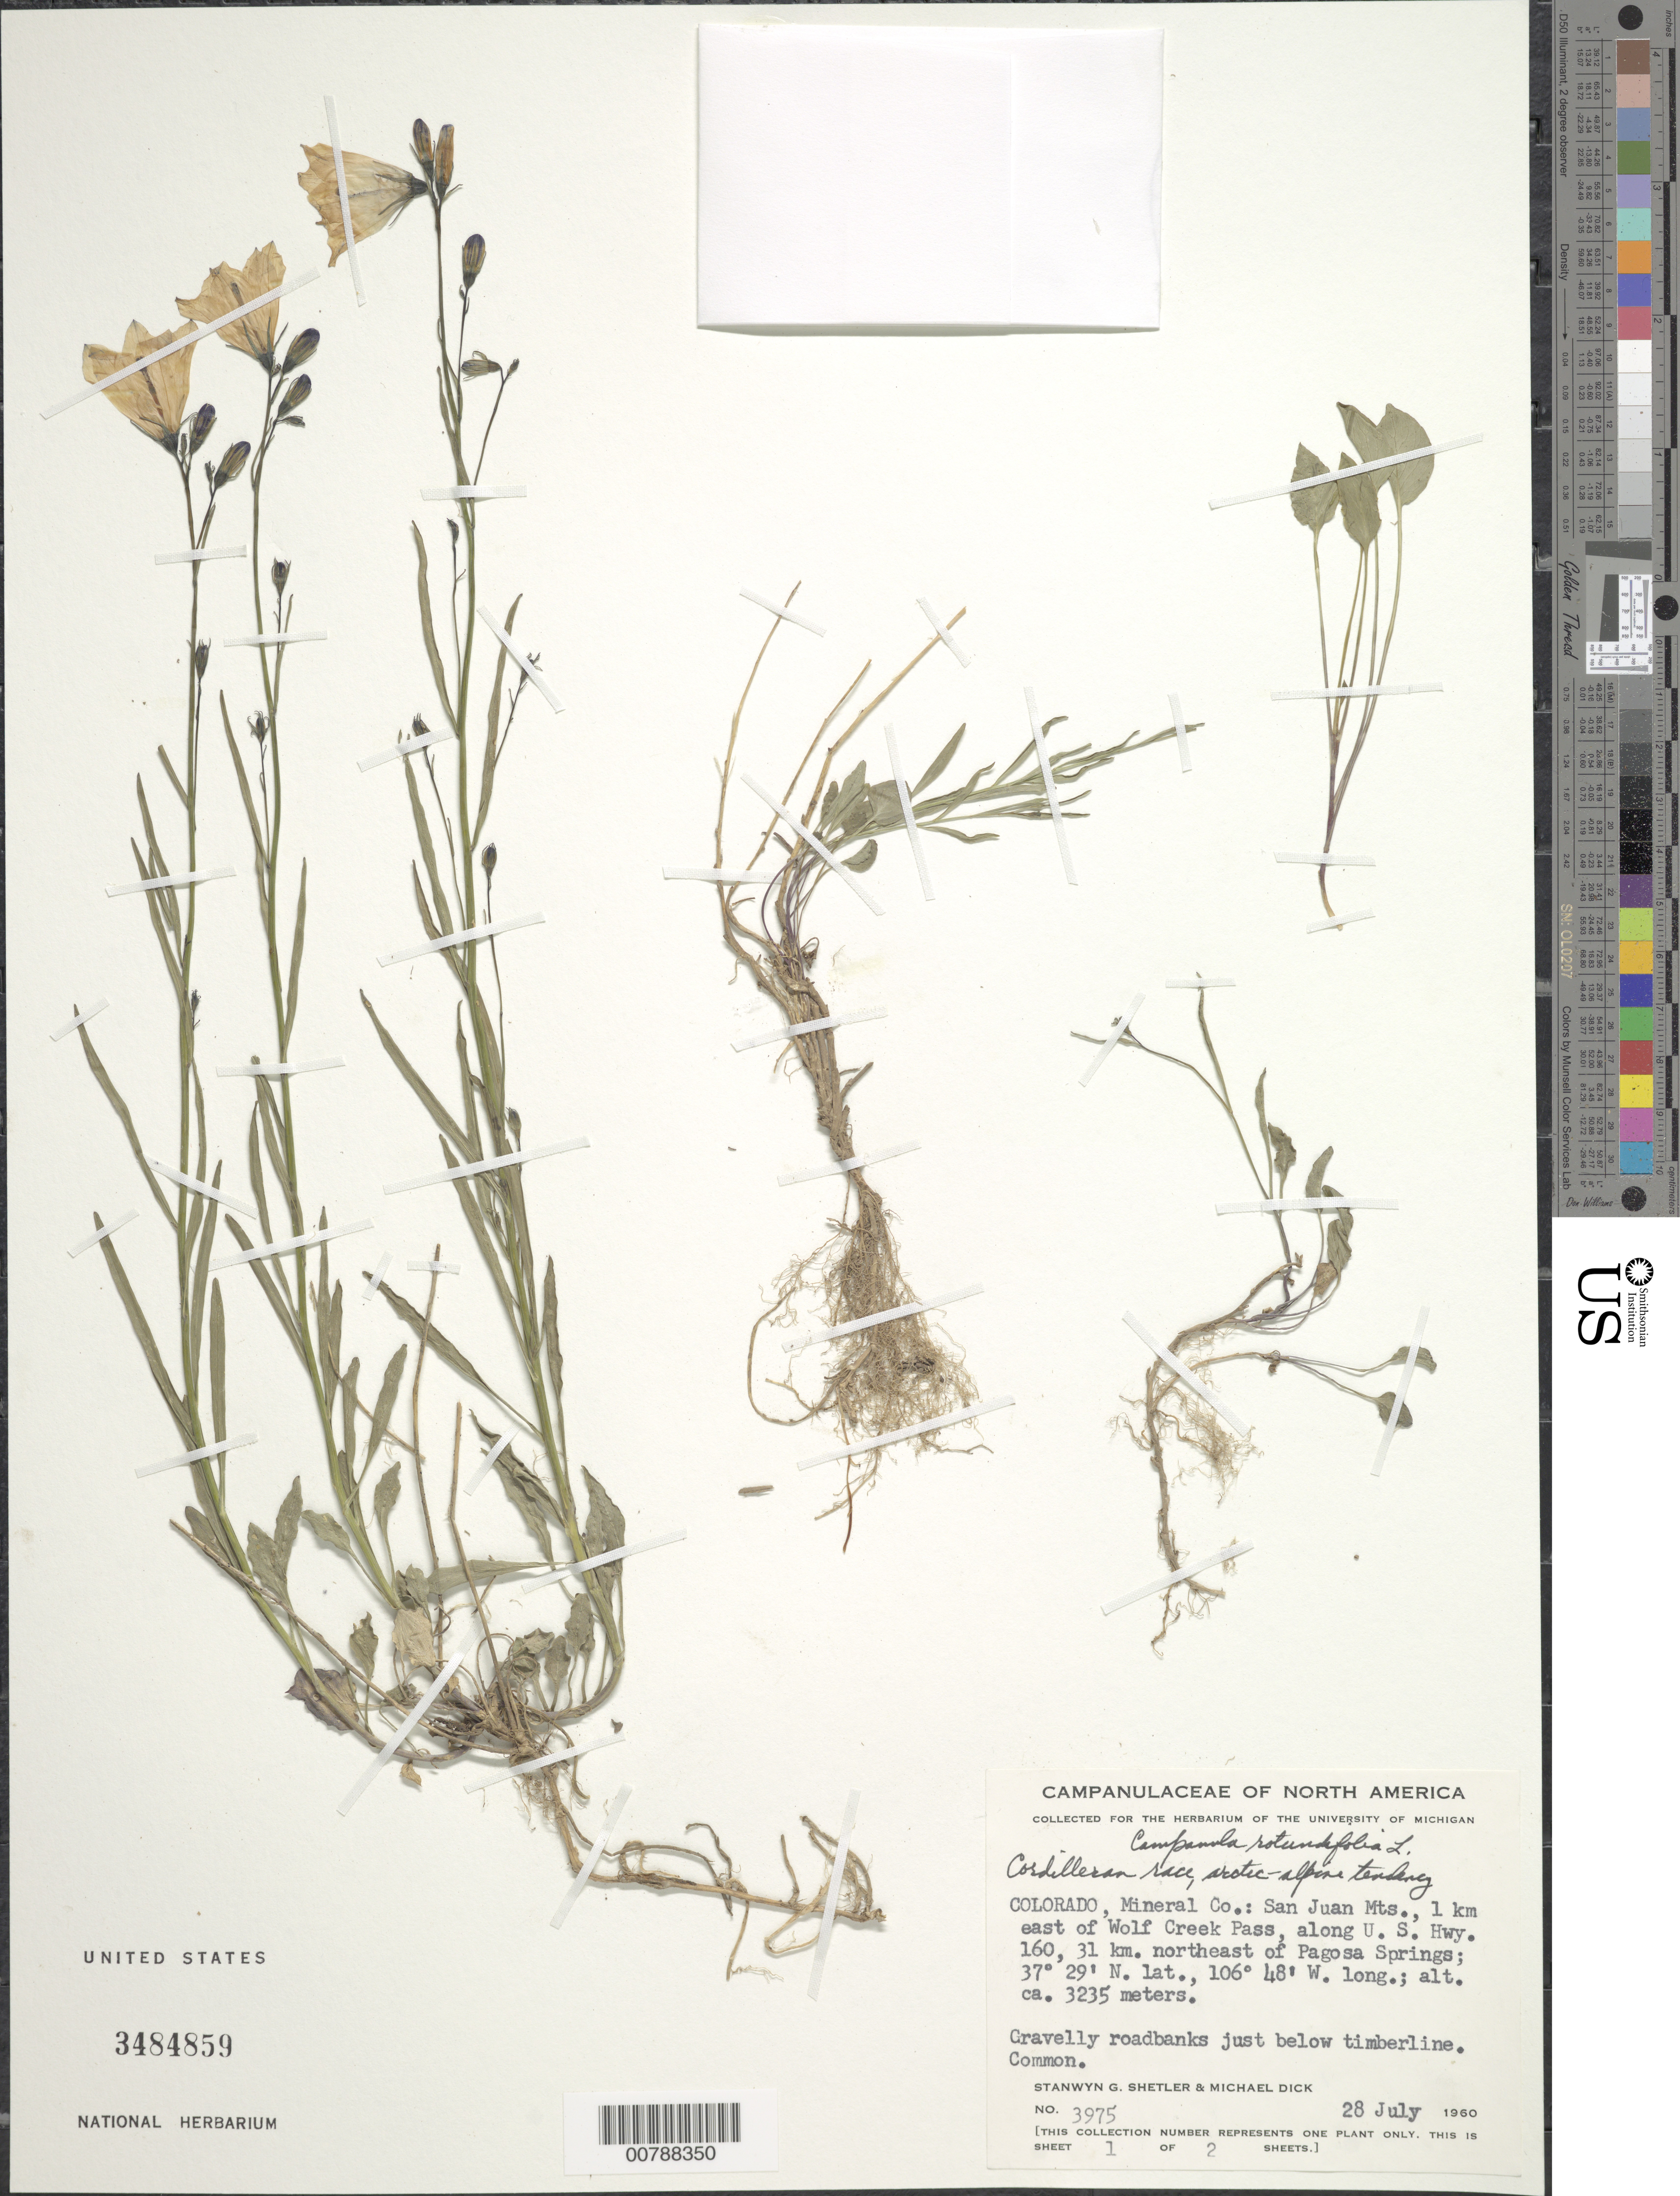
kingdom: Plantae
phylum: Tracheophyta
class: Magnoliopsida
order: Asterales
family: Campanulaceae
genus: Campanula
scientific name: Campanula rotundifolia L. Cordilleran race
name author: L.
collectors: S. Shetler & M. Dick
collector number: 3975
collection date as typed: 28 July 2960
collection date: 1960-07-28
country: United States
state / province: Colorado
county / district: Mineral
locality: San Juan Mountains, 1 km east of Wolf Creek Pass, along U.S. Hwy. 160, 31 km. northeast of Pagosa Springs.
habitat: Gravelly roadbanks just below timberline. Common.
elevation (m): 3235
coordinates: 37 29 N, 106 48 W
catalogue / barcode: US 3484859